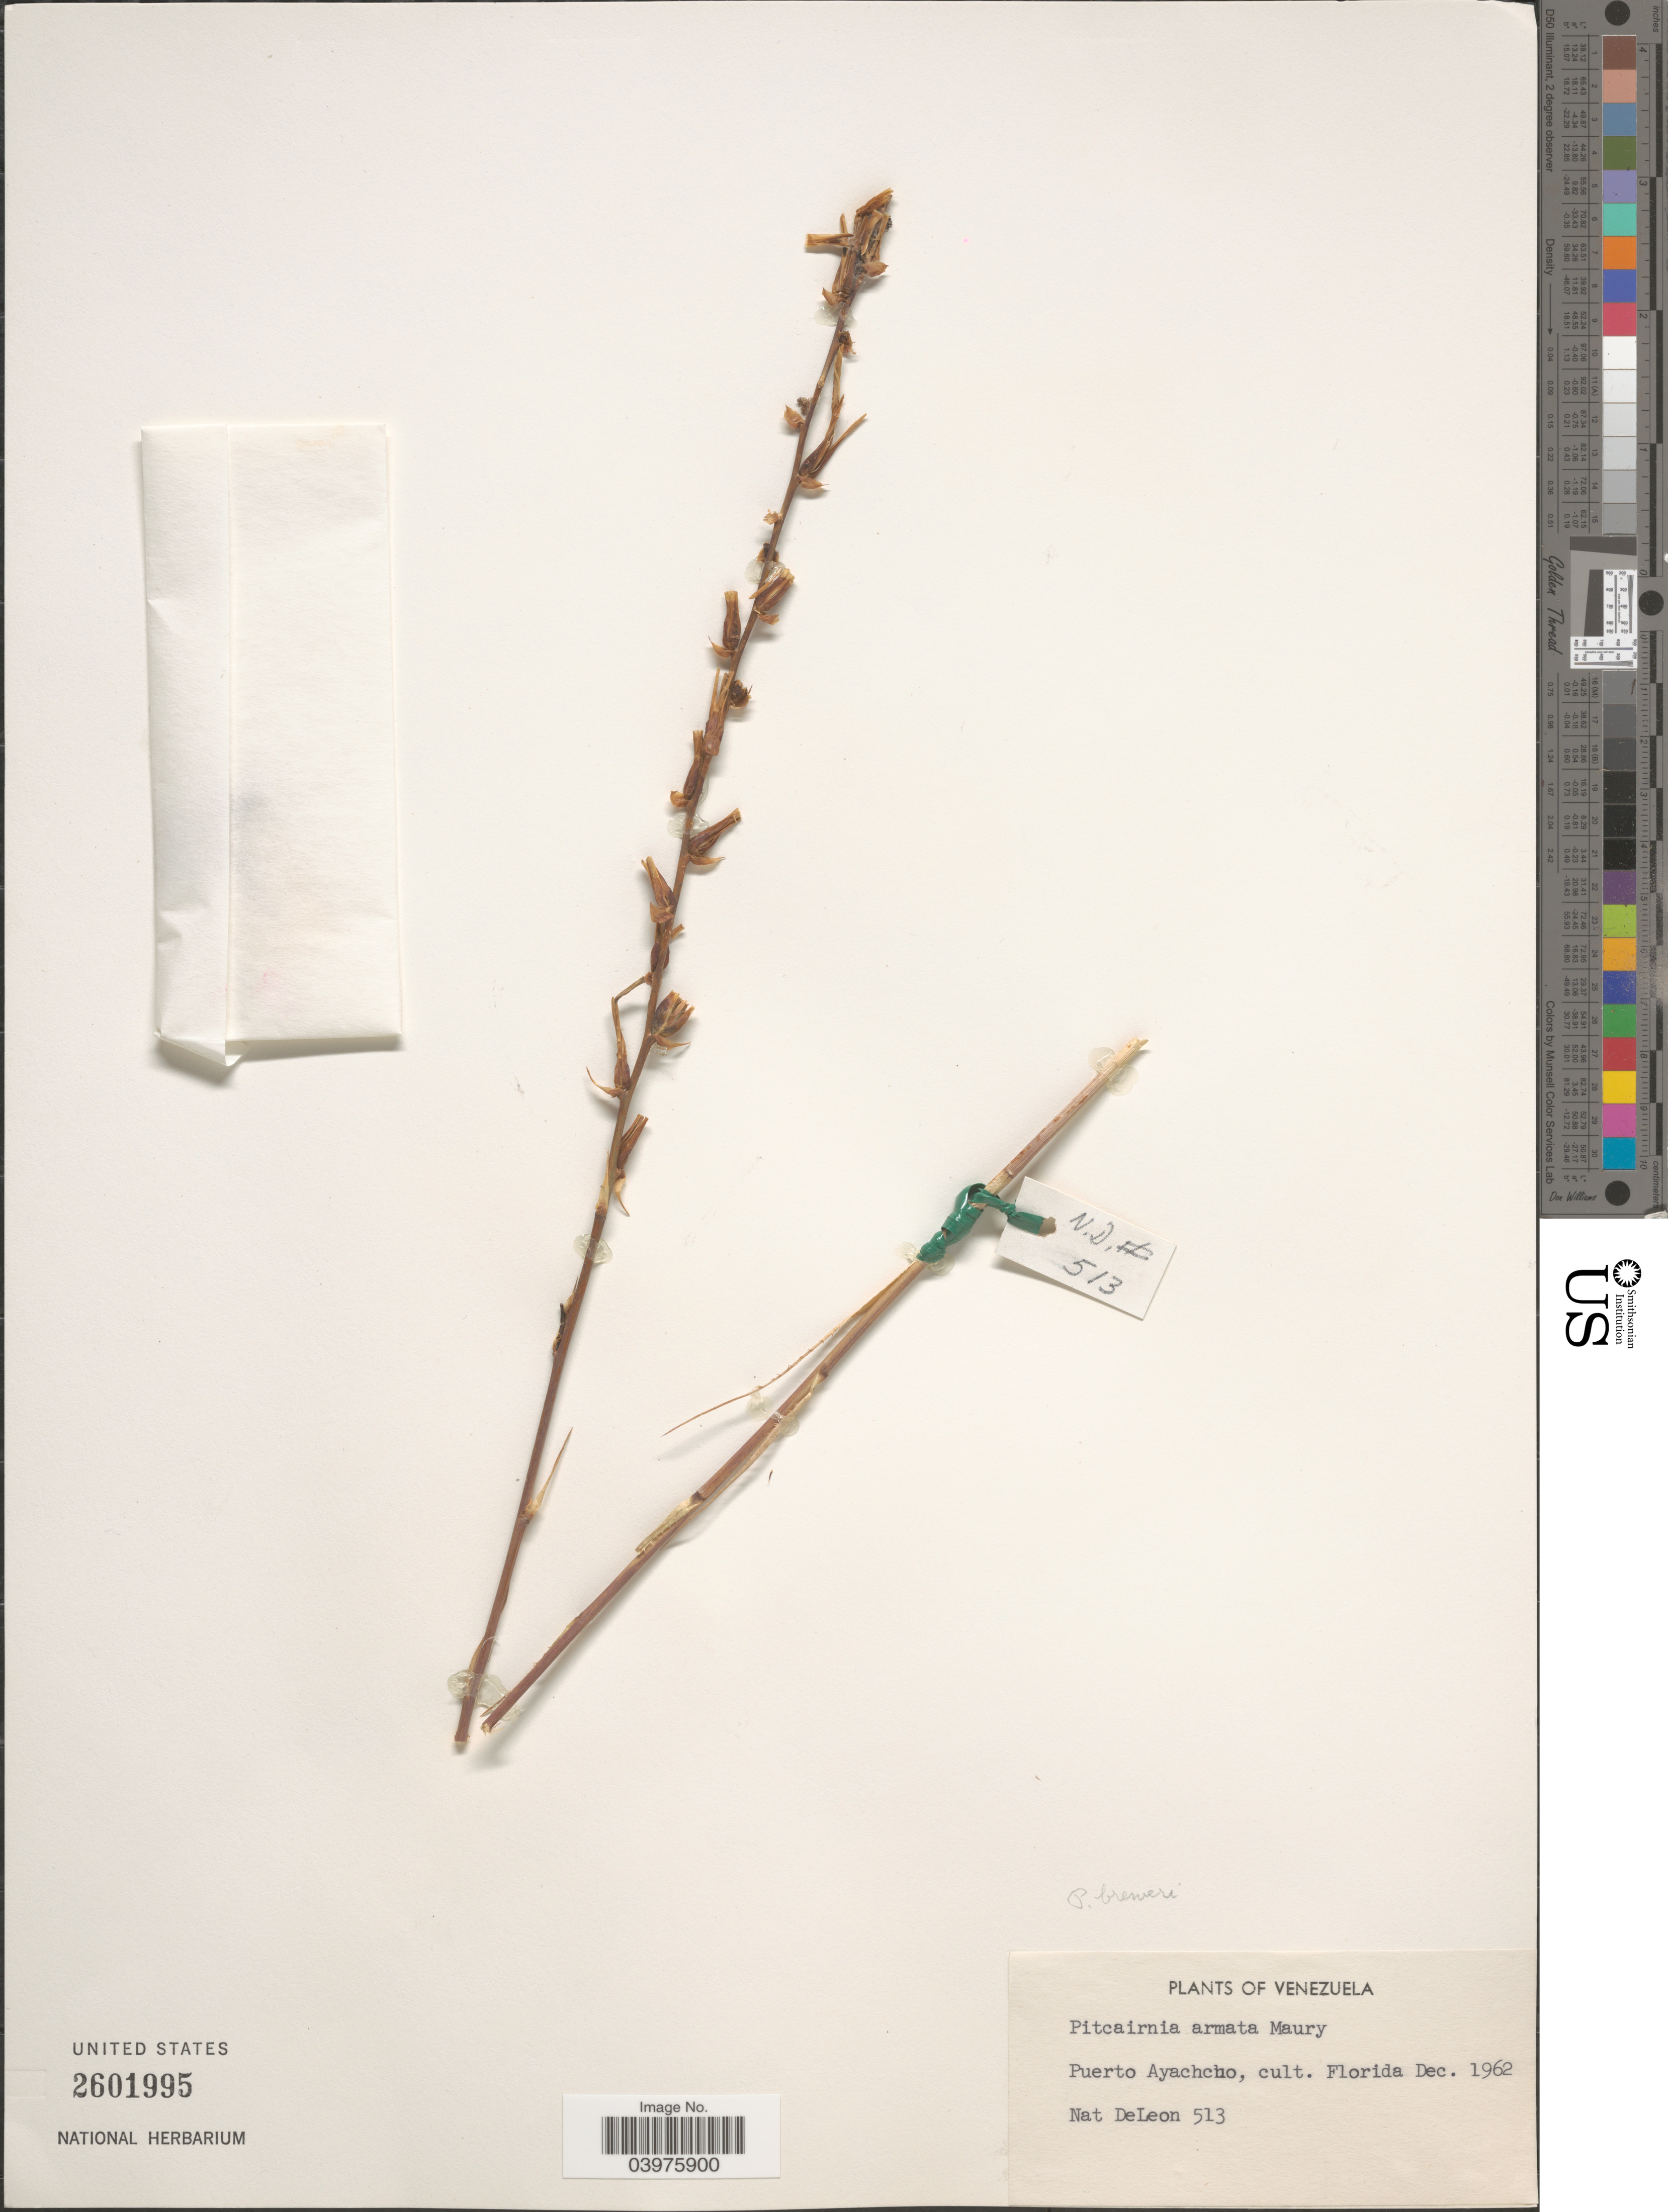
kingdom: Plantae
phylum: Tracheophyta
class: Liliopsida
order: Poales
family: Bromeliaceae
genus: Pitcairnia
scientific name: Pitcairnia armata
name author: Maury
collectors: N. J. DeLeon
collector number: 513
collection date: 1962-12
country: Venezuela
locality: Florida.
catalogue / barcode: US 2601995